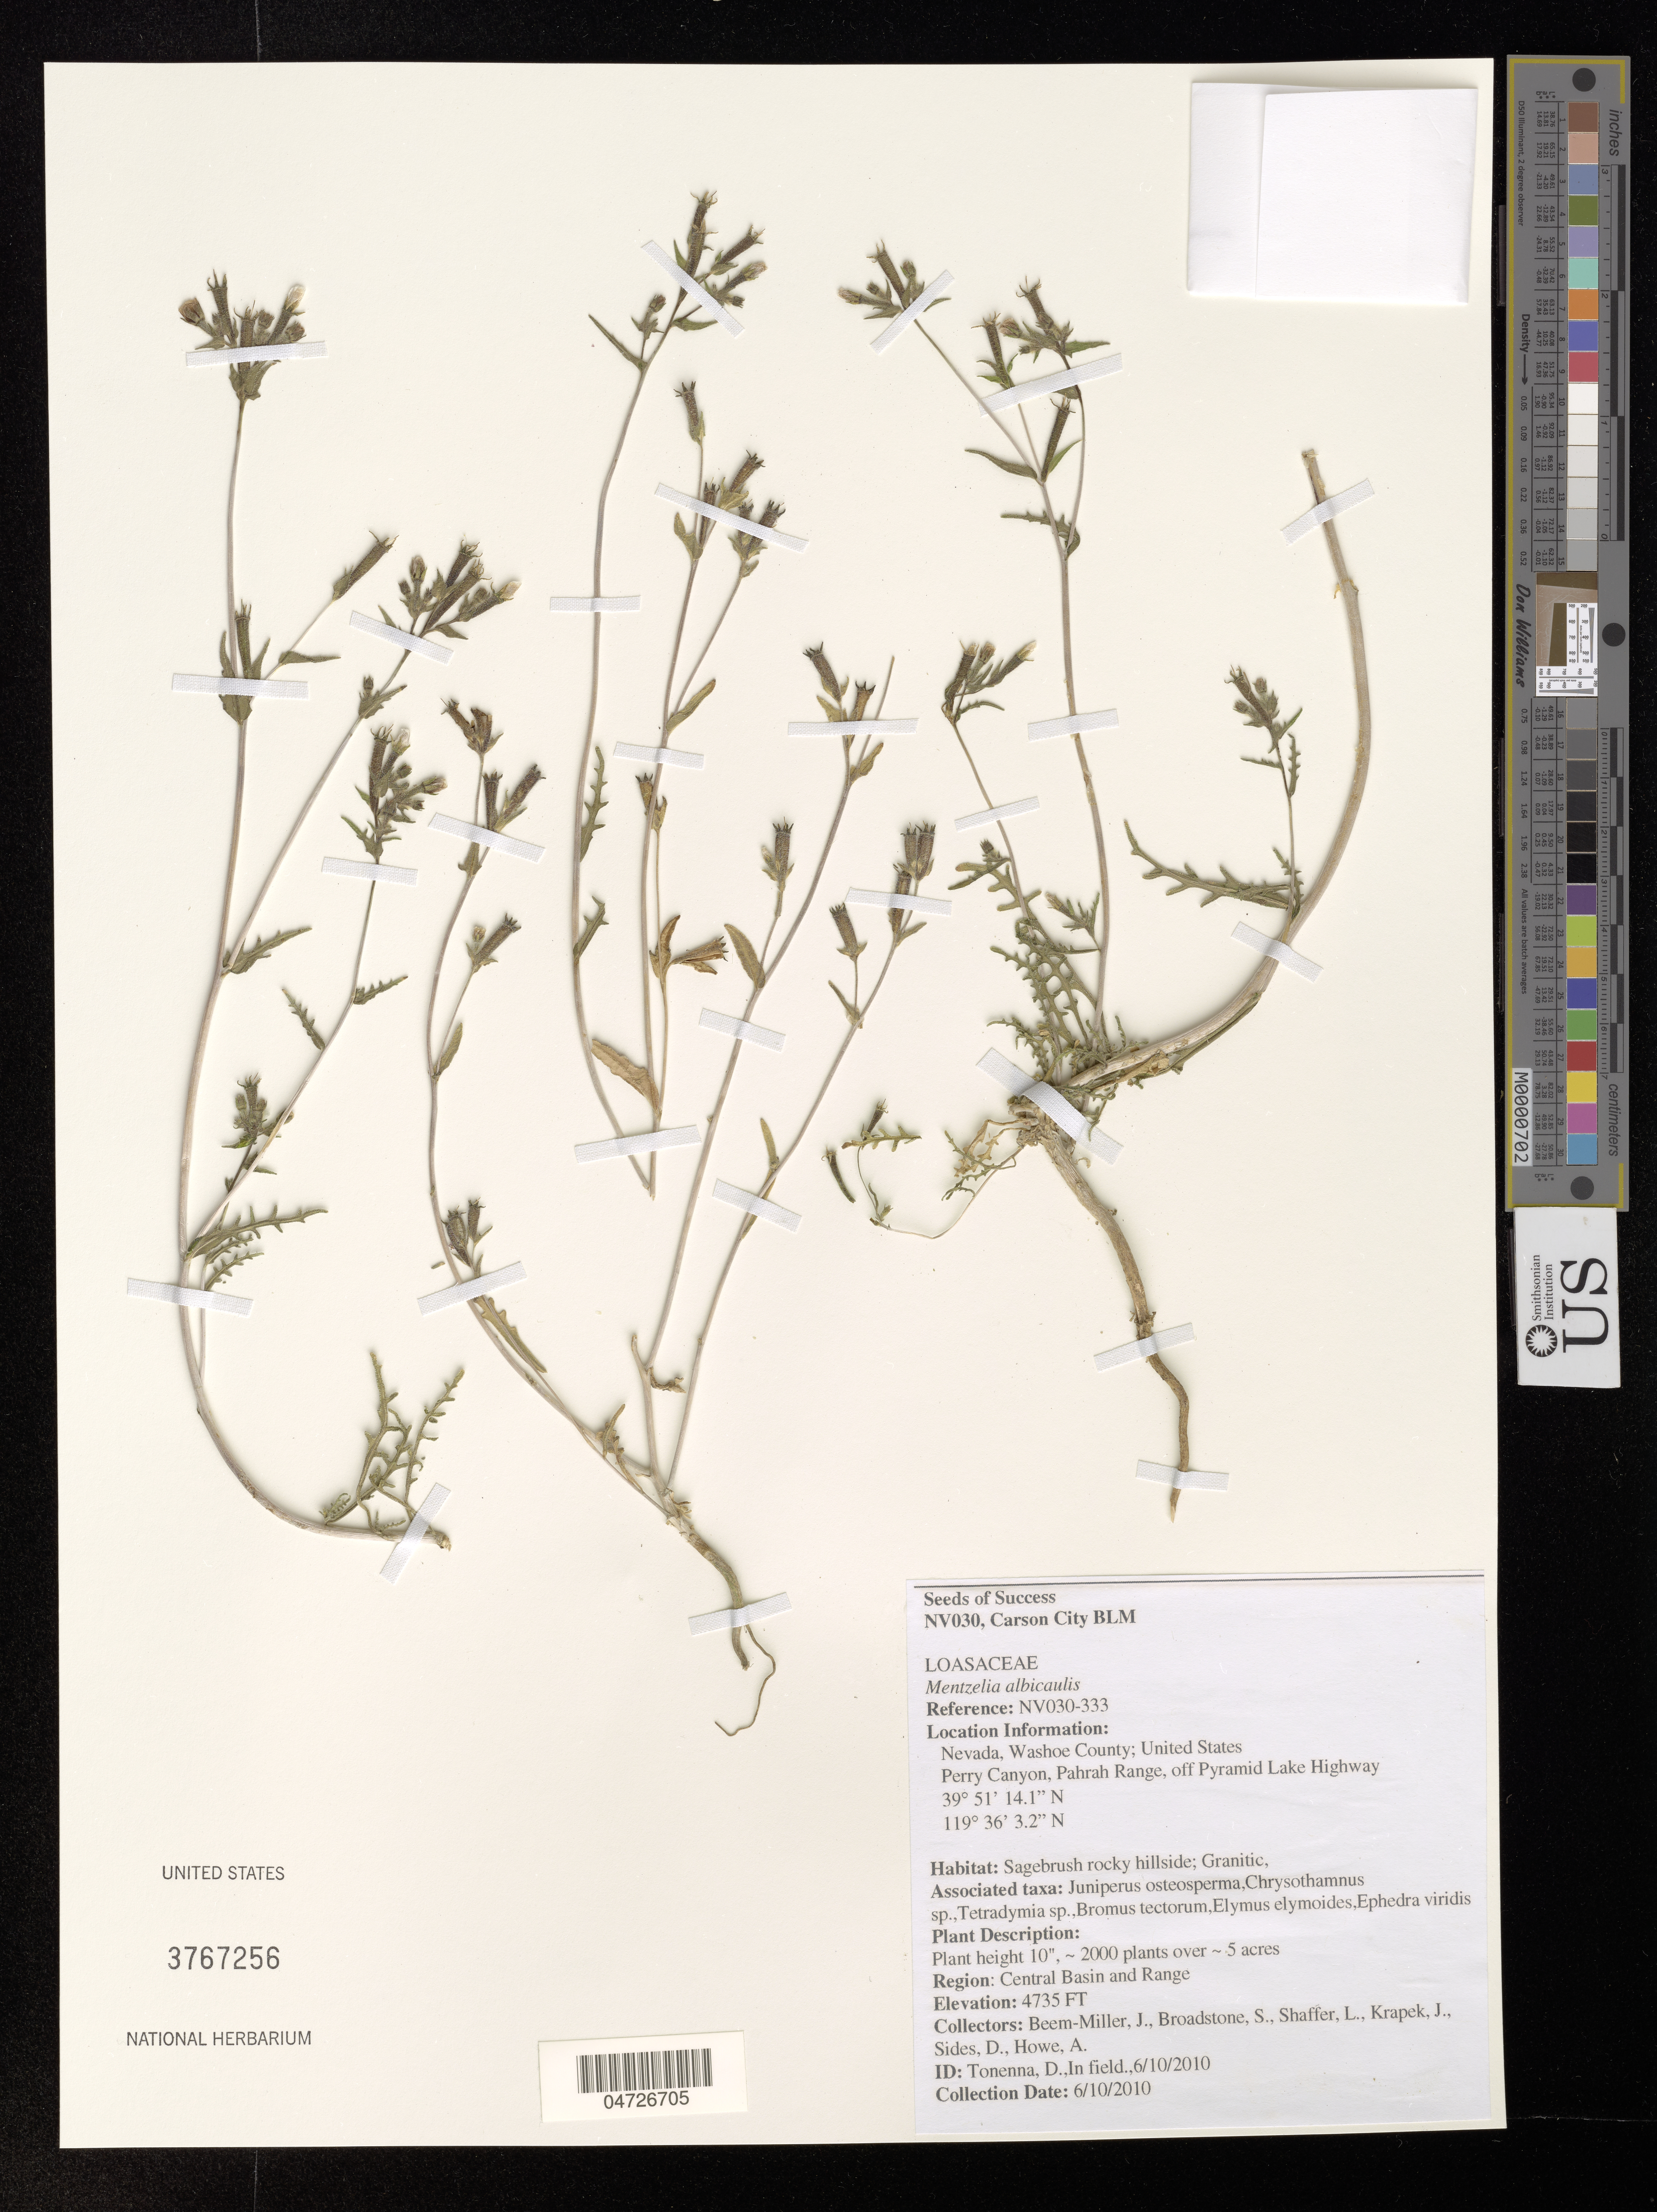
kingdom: Plantae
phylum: Tracheophyta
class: Magnoliopsida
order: Cornales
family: Loasaceae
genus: Mentzelia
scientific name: Mentzelia albicaulis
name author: (Douglas ex Hook.) Douglas ex Torr. & A. Gray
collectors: J. Beem-Miller, S. Broadstone, L. Shaffer, J. Krapek & et al.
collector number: NV030-333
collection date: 2010-10-06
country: United States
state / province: Nevada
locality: Washoe County. Perry Canyon, Pahrah Range, off Pyramid Lake Highway.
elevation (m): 1443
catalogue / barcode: US 3767256